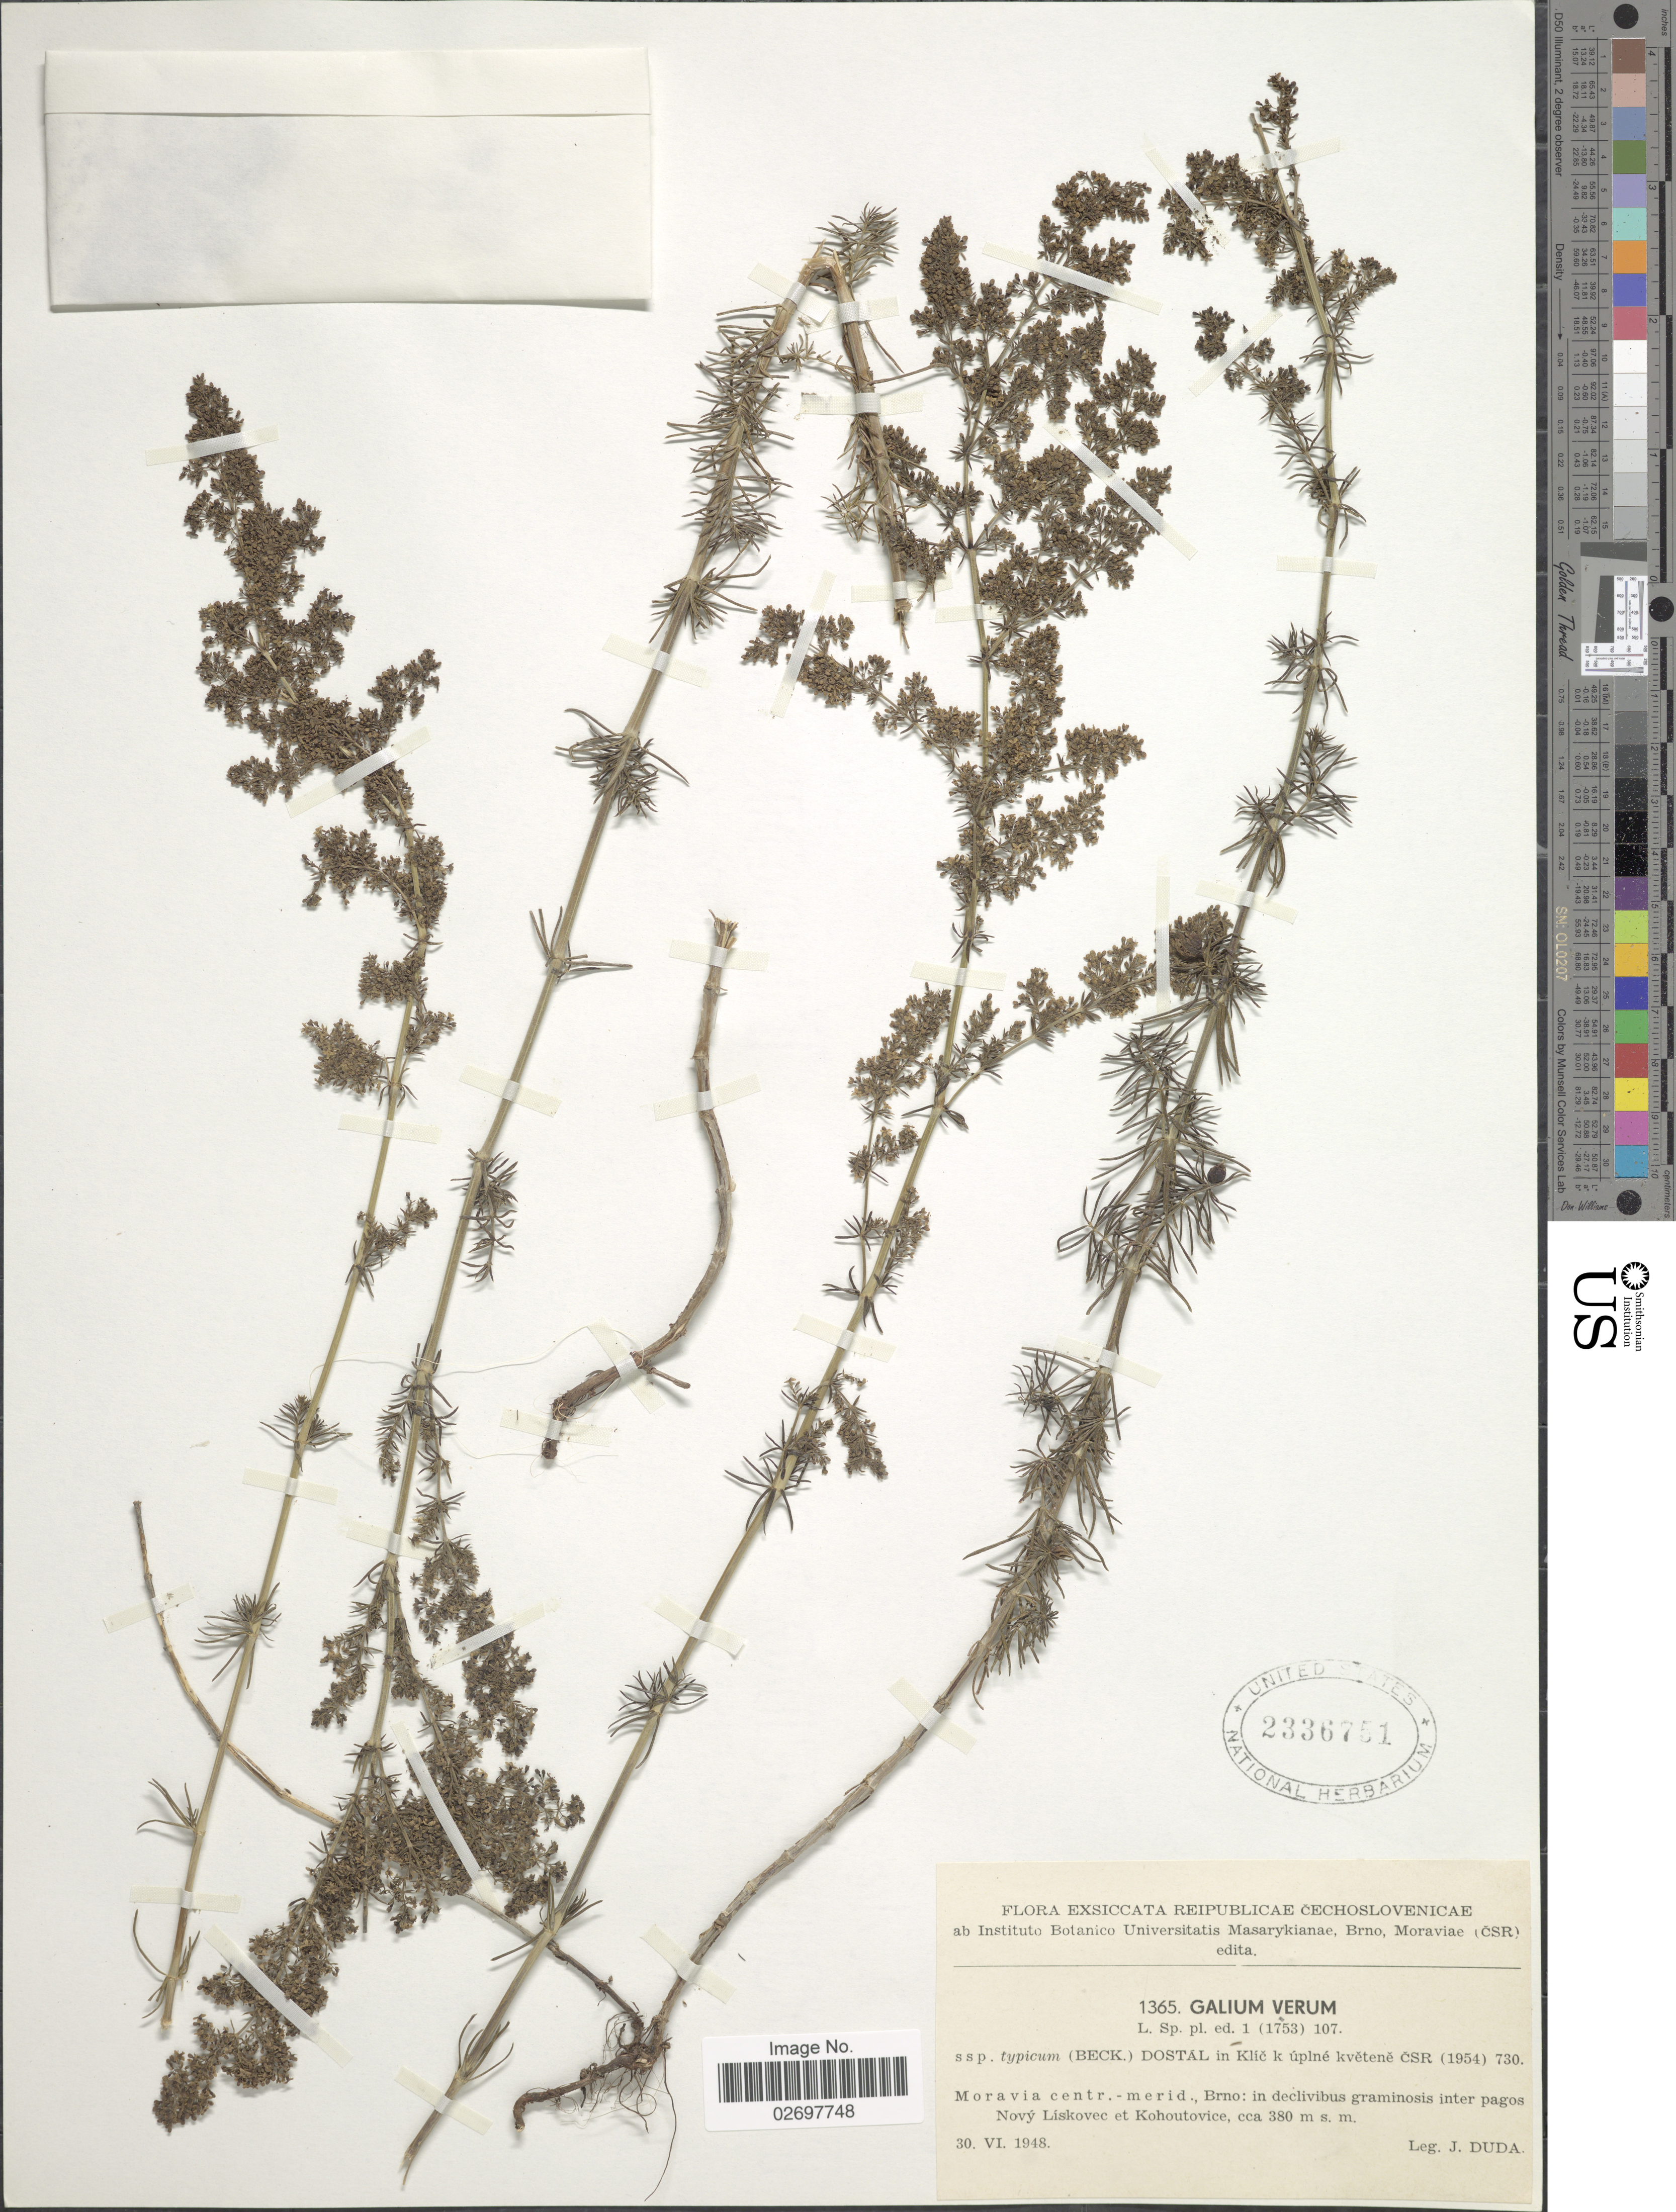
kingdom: Plantae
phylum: Tracheophyta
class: Magnoliopsida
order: Gentianales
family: Rubiaceae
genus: Galium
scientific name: Galium verum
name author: L.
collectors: J. Duda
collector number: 1365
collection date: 1948-06-30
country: Czechia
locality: Moravia centr,-merid: Brno: in declivibus graminosis inter pagos NOvy Liskovec et Kohoutovice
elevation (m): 380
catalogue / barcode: US 2336751